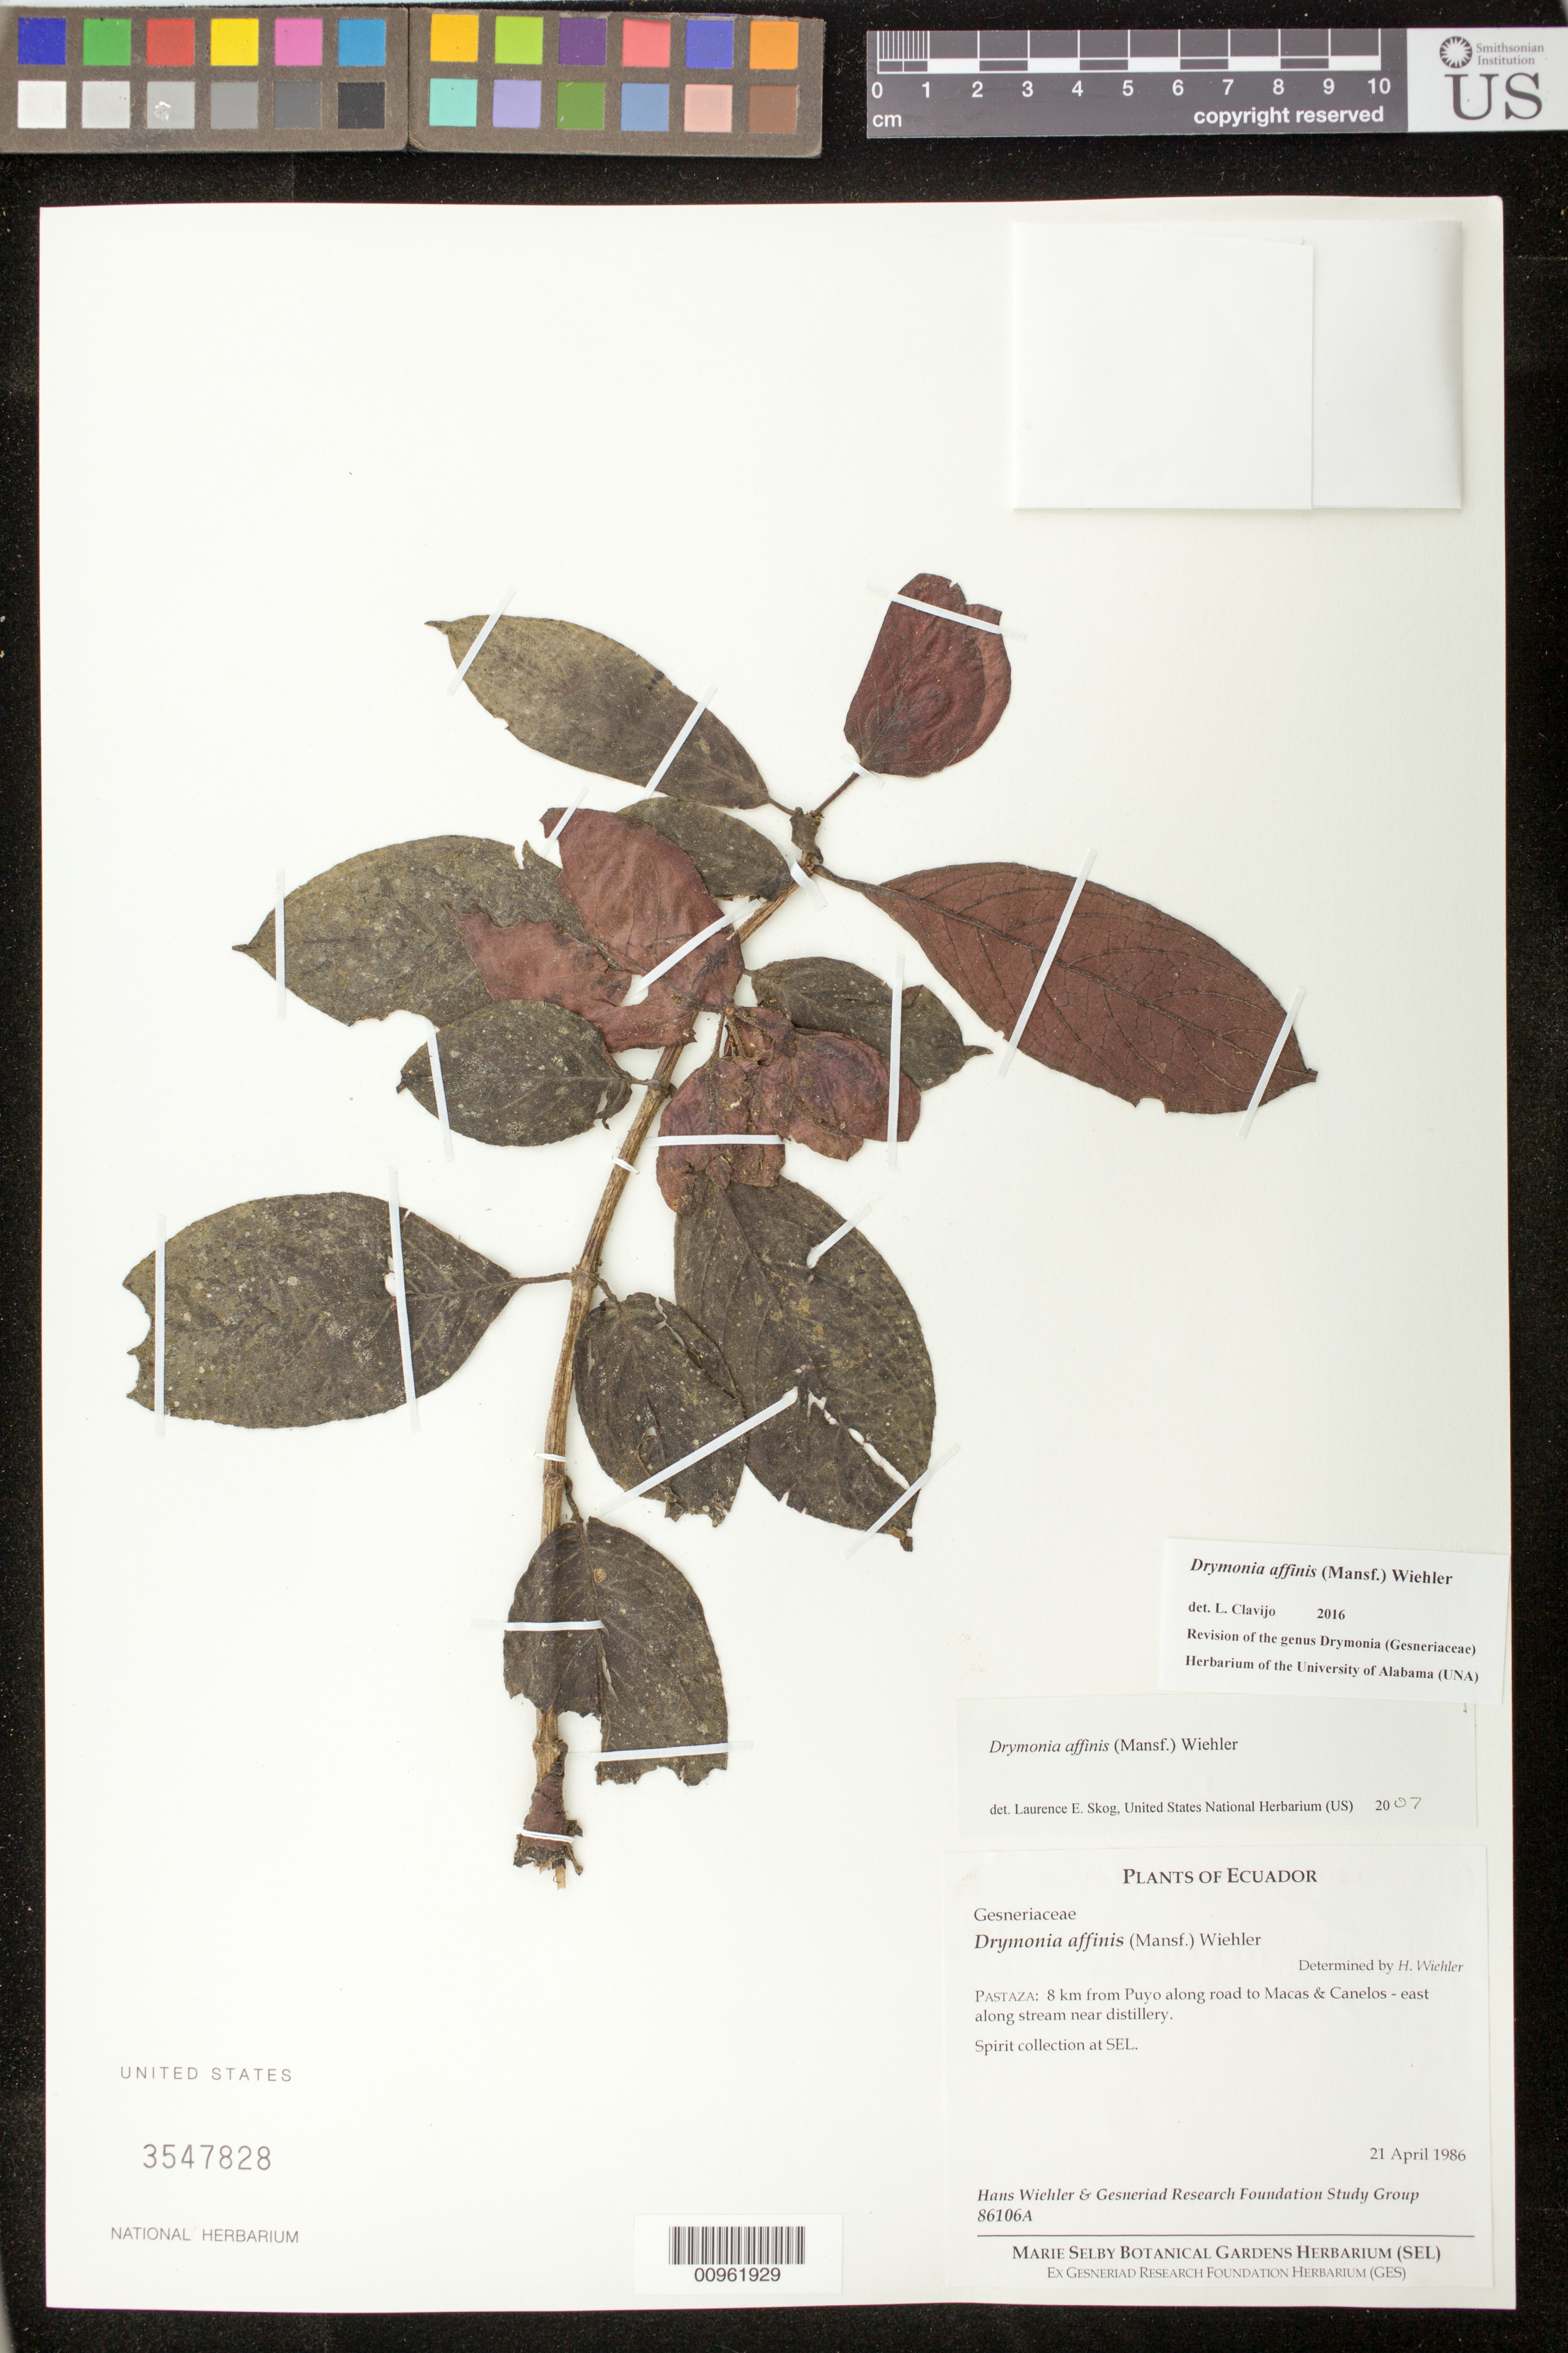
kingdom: Plantae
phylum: Tracheophyta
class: Magnoliopsida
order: Lamiales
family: Gesneriaceae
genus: Drymonia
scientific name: Drymonia affinis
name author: (Mansf.) Wiehler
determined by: Skog, Laurence E.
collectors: H. J. Wiehler & GRF Study Group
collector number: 86106 A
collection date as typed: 21 Ap 1986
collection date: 1986-04-21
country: Ecuador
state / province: Pastaza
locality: Pastaza: 8 km from Puyo along road to Macas & Canelos - east along stream near distillery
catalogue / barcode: US 3547828